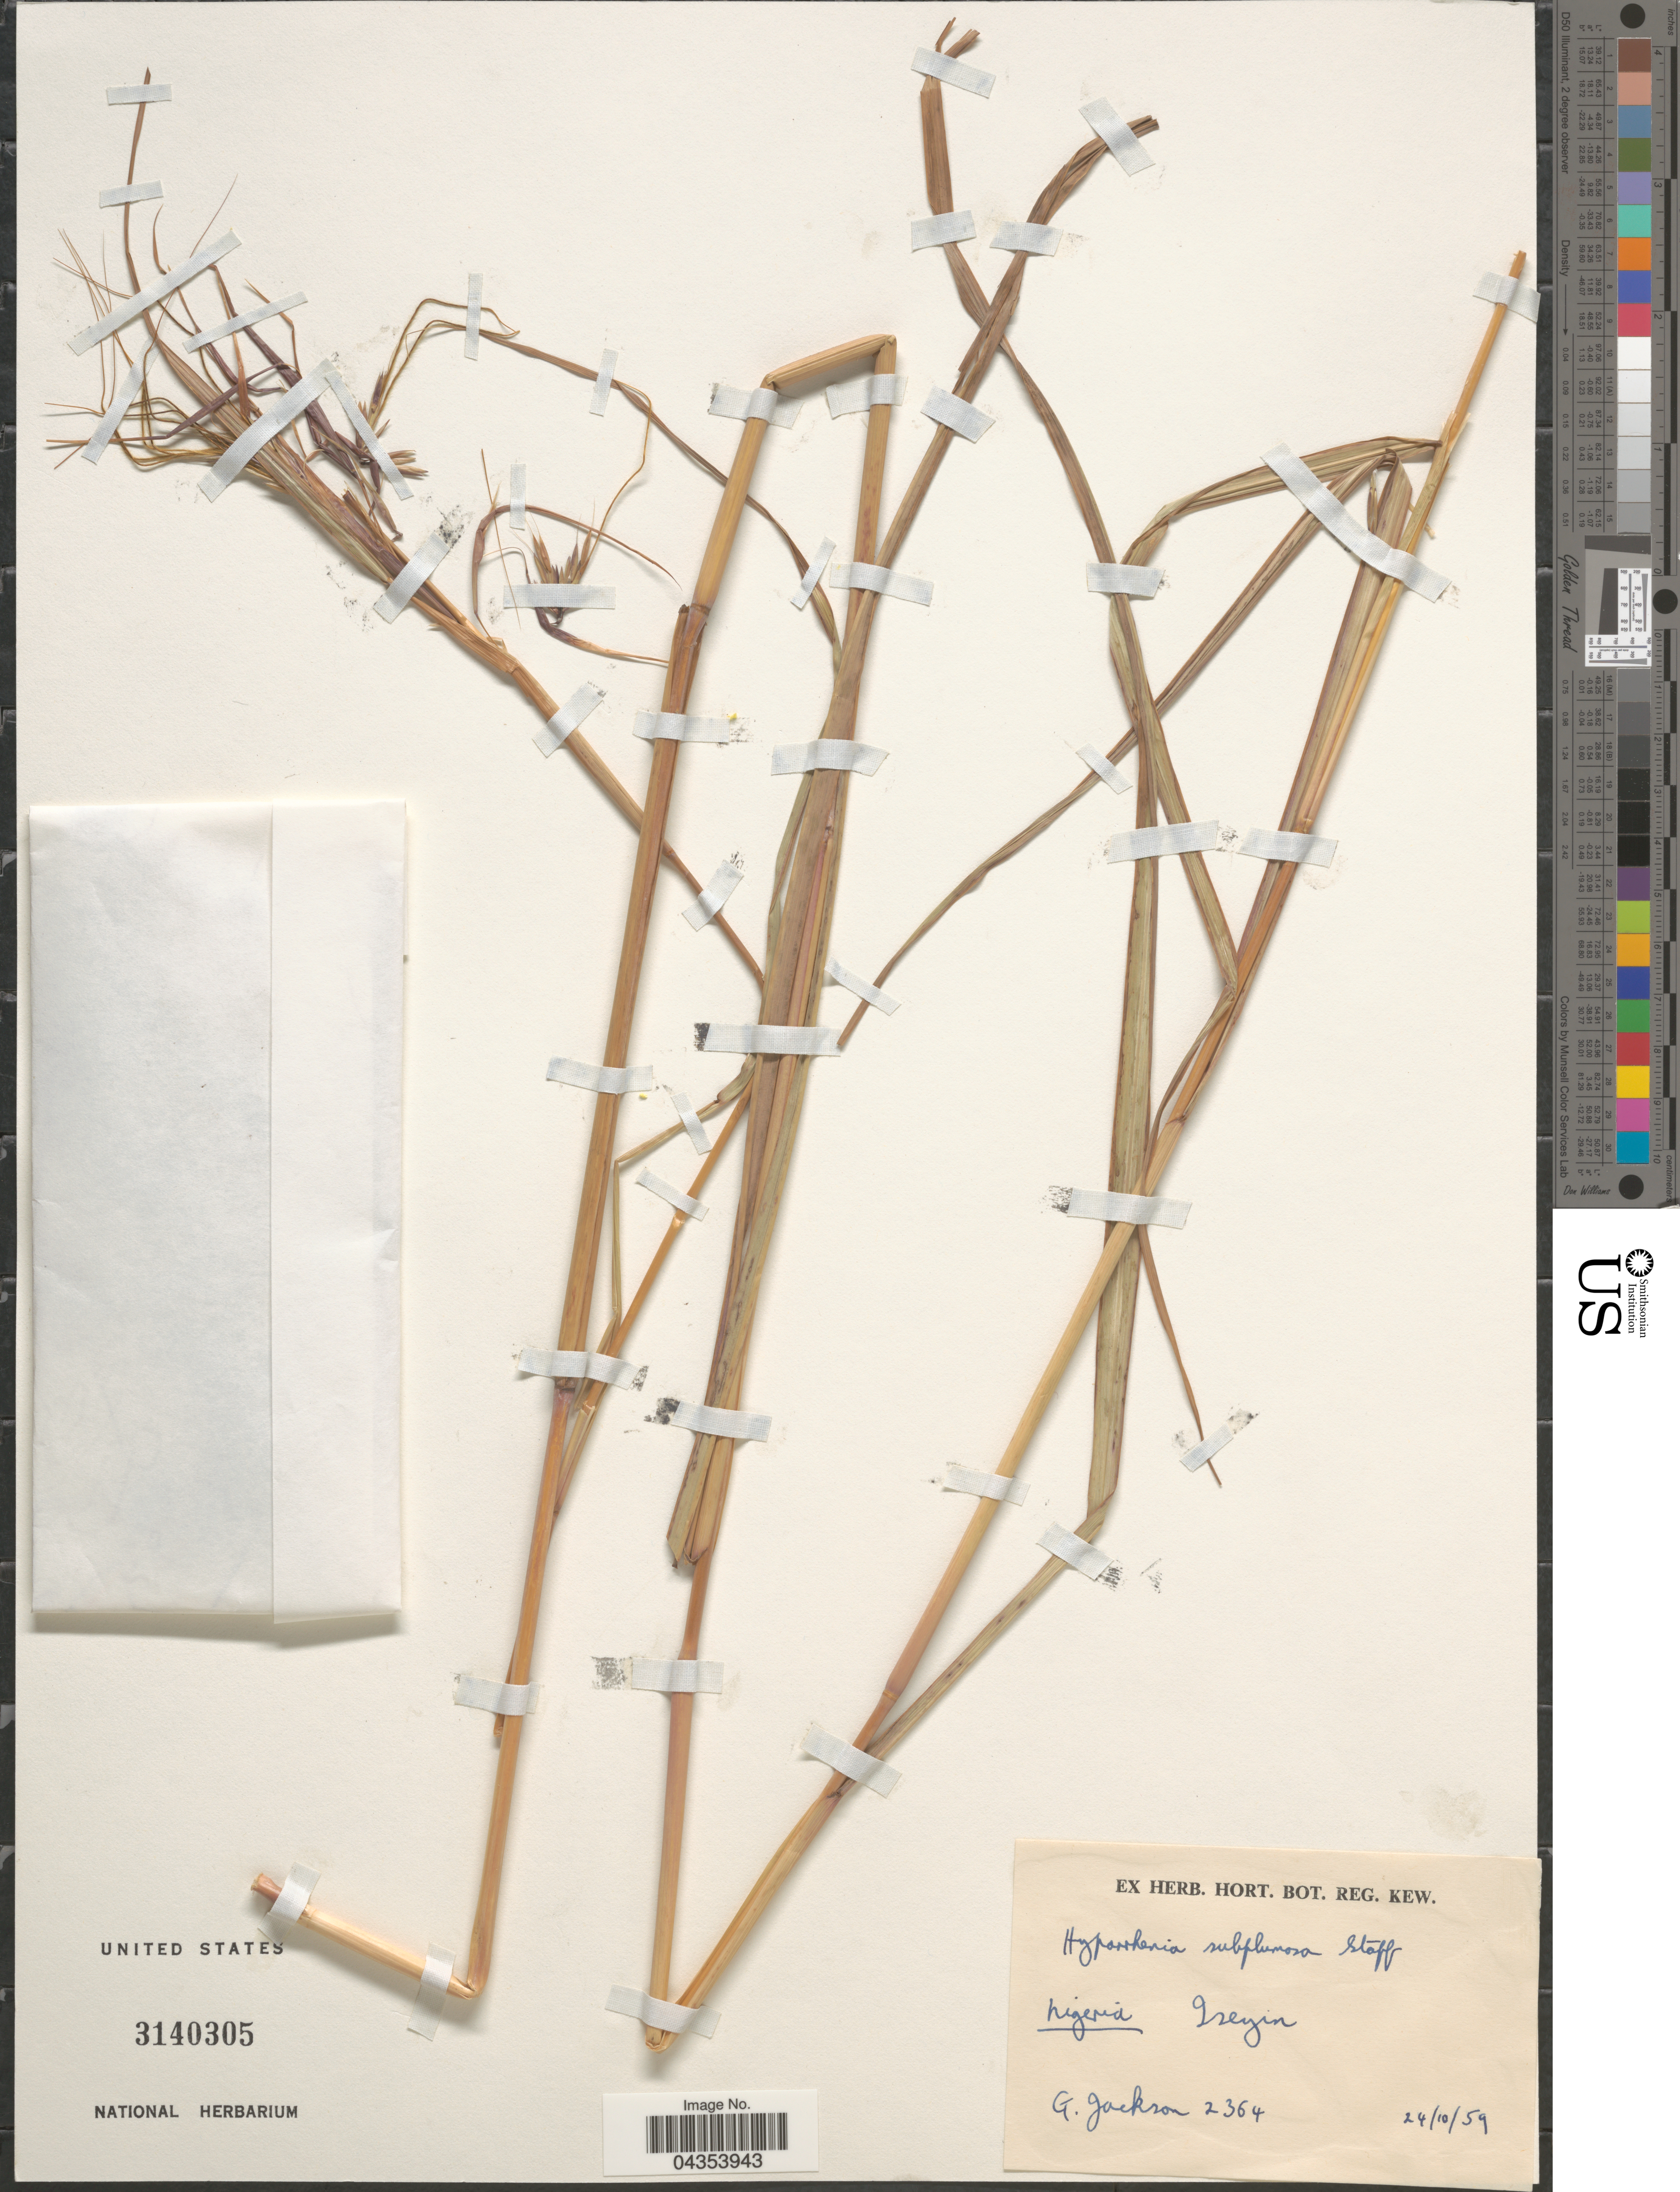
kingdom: Plantae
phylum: Tracheophyta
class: Liliopsida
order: Poales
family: Poaceae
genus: Hyparrhenia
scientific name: Hyparrhenia subplumosa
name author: Stapf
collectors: G. Jackson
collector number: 2364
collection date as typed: Transcribed d/m/y: 24/10/59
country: Nigeria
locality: Iseyin.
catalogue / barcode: US 3140305